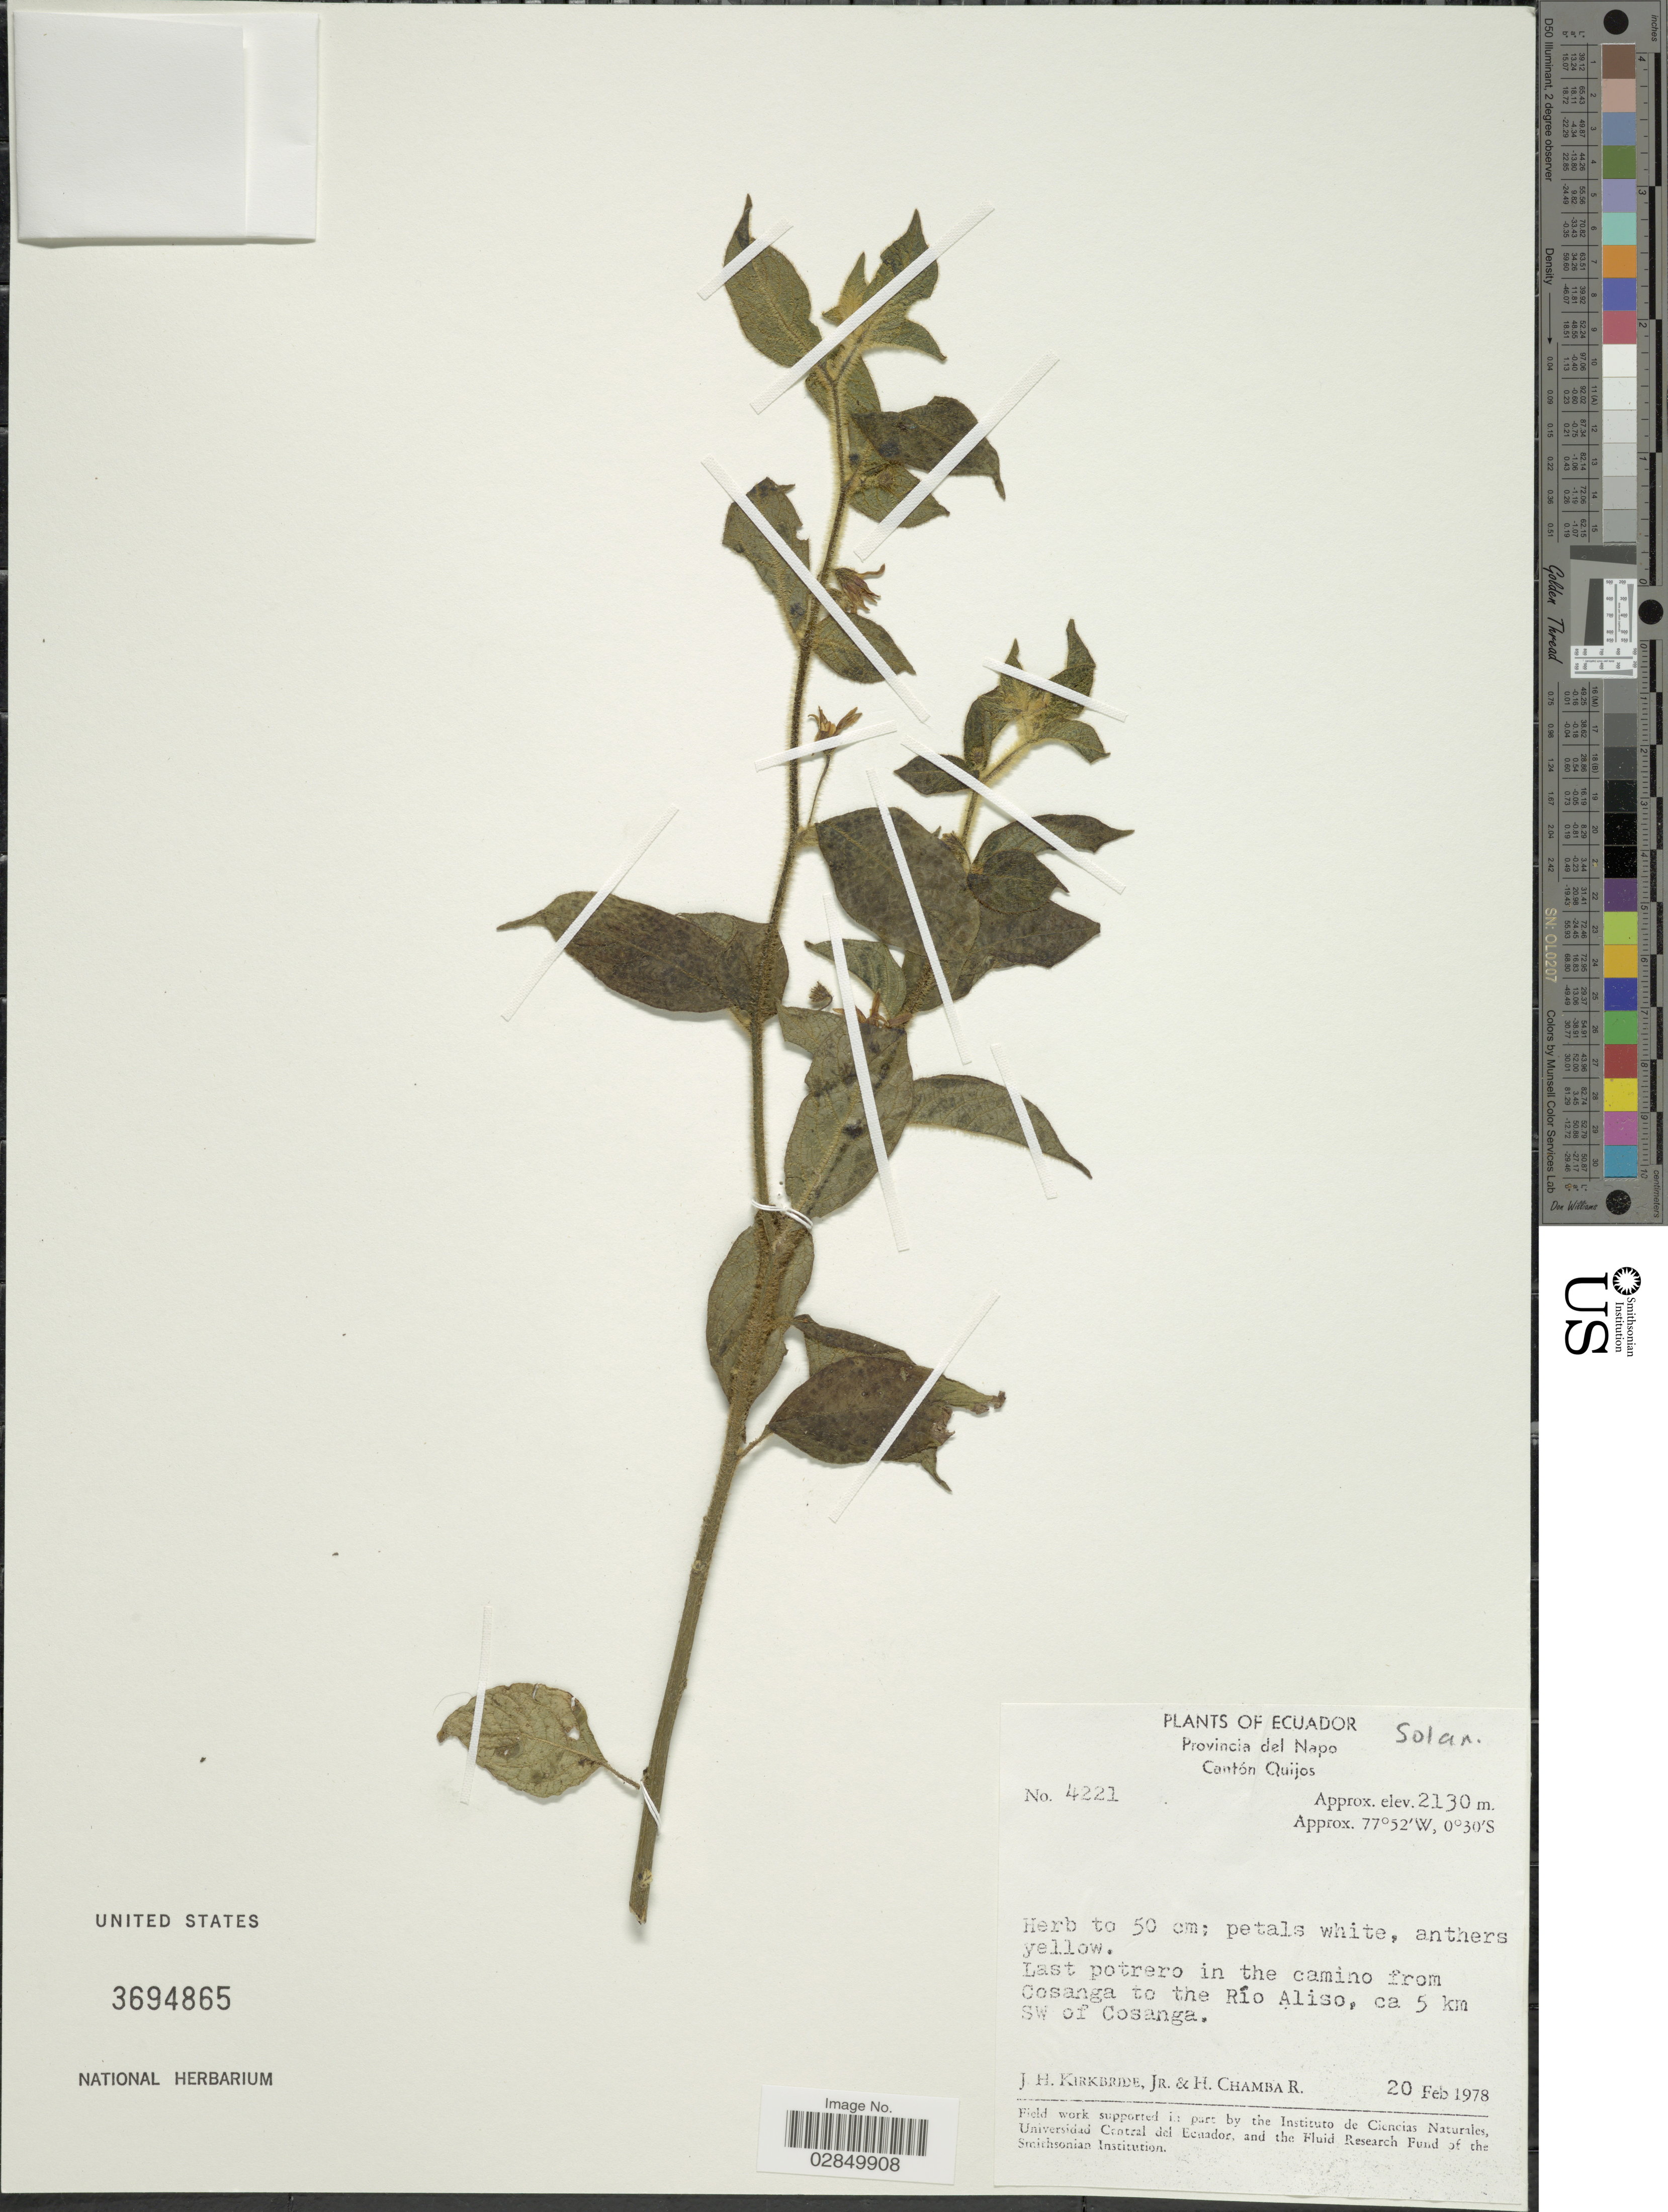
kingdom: Plantae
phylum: Tracheophyta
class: Magnoliopsida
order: Solanales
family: Solanaceae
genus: Lycianthes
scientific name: Lycianthes sp.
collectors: J. H. Kirkbride & H. Chamba R.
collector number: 4221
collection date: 1978-02-20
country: Ecuador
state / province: Napo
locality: Cantón Quijos, Last potrero in the camino from Cosanga to the Río Aliso, ca 5 km SW of Cosanga.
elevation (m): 2130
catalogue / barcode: US 3694865